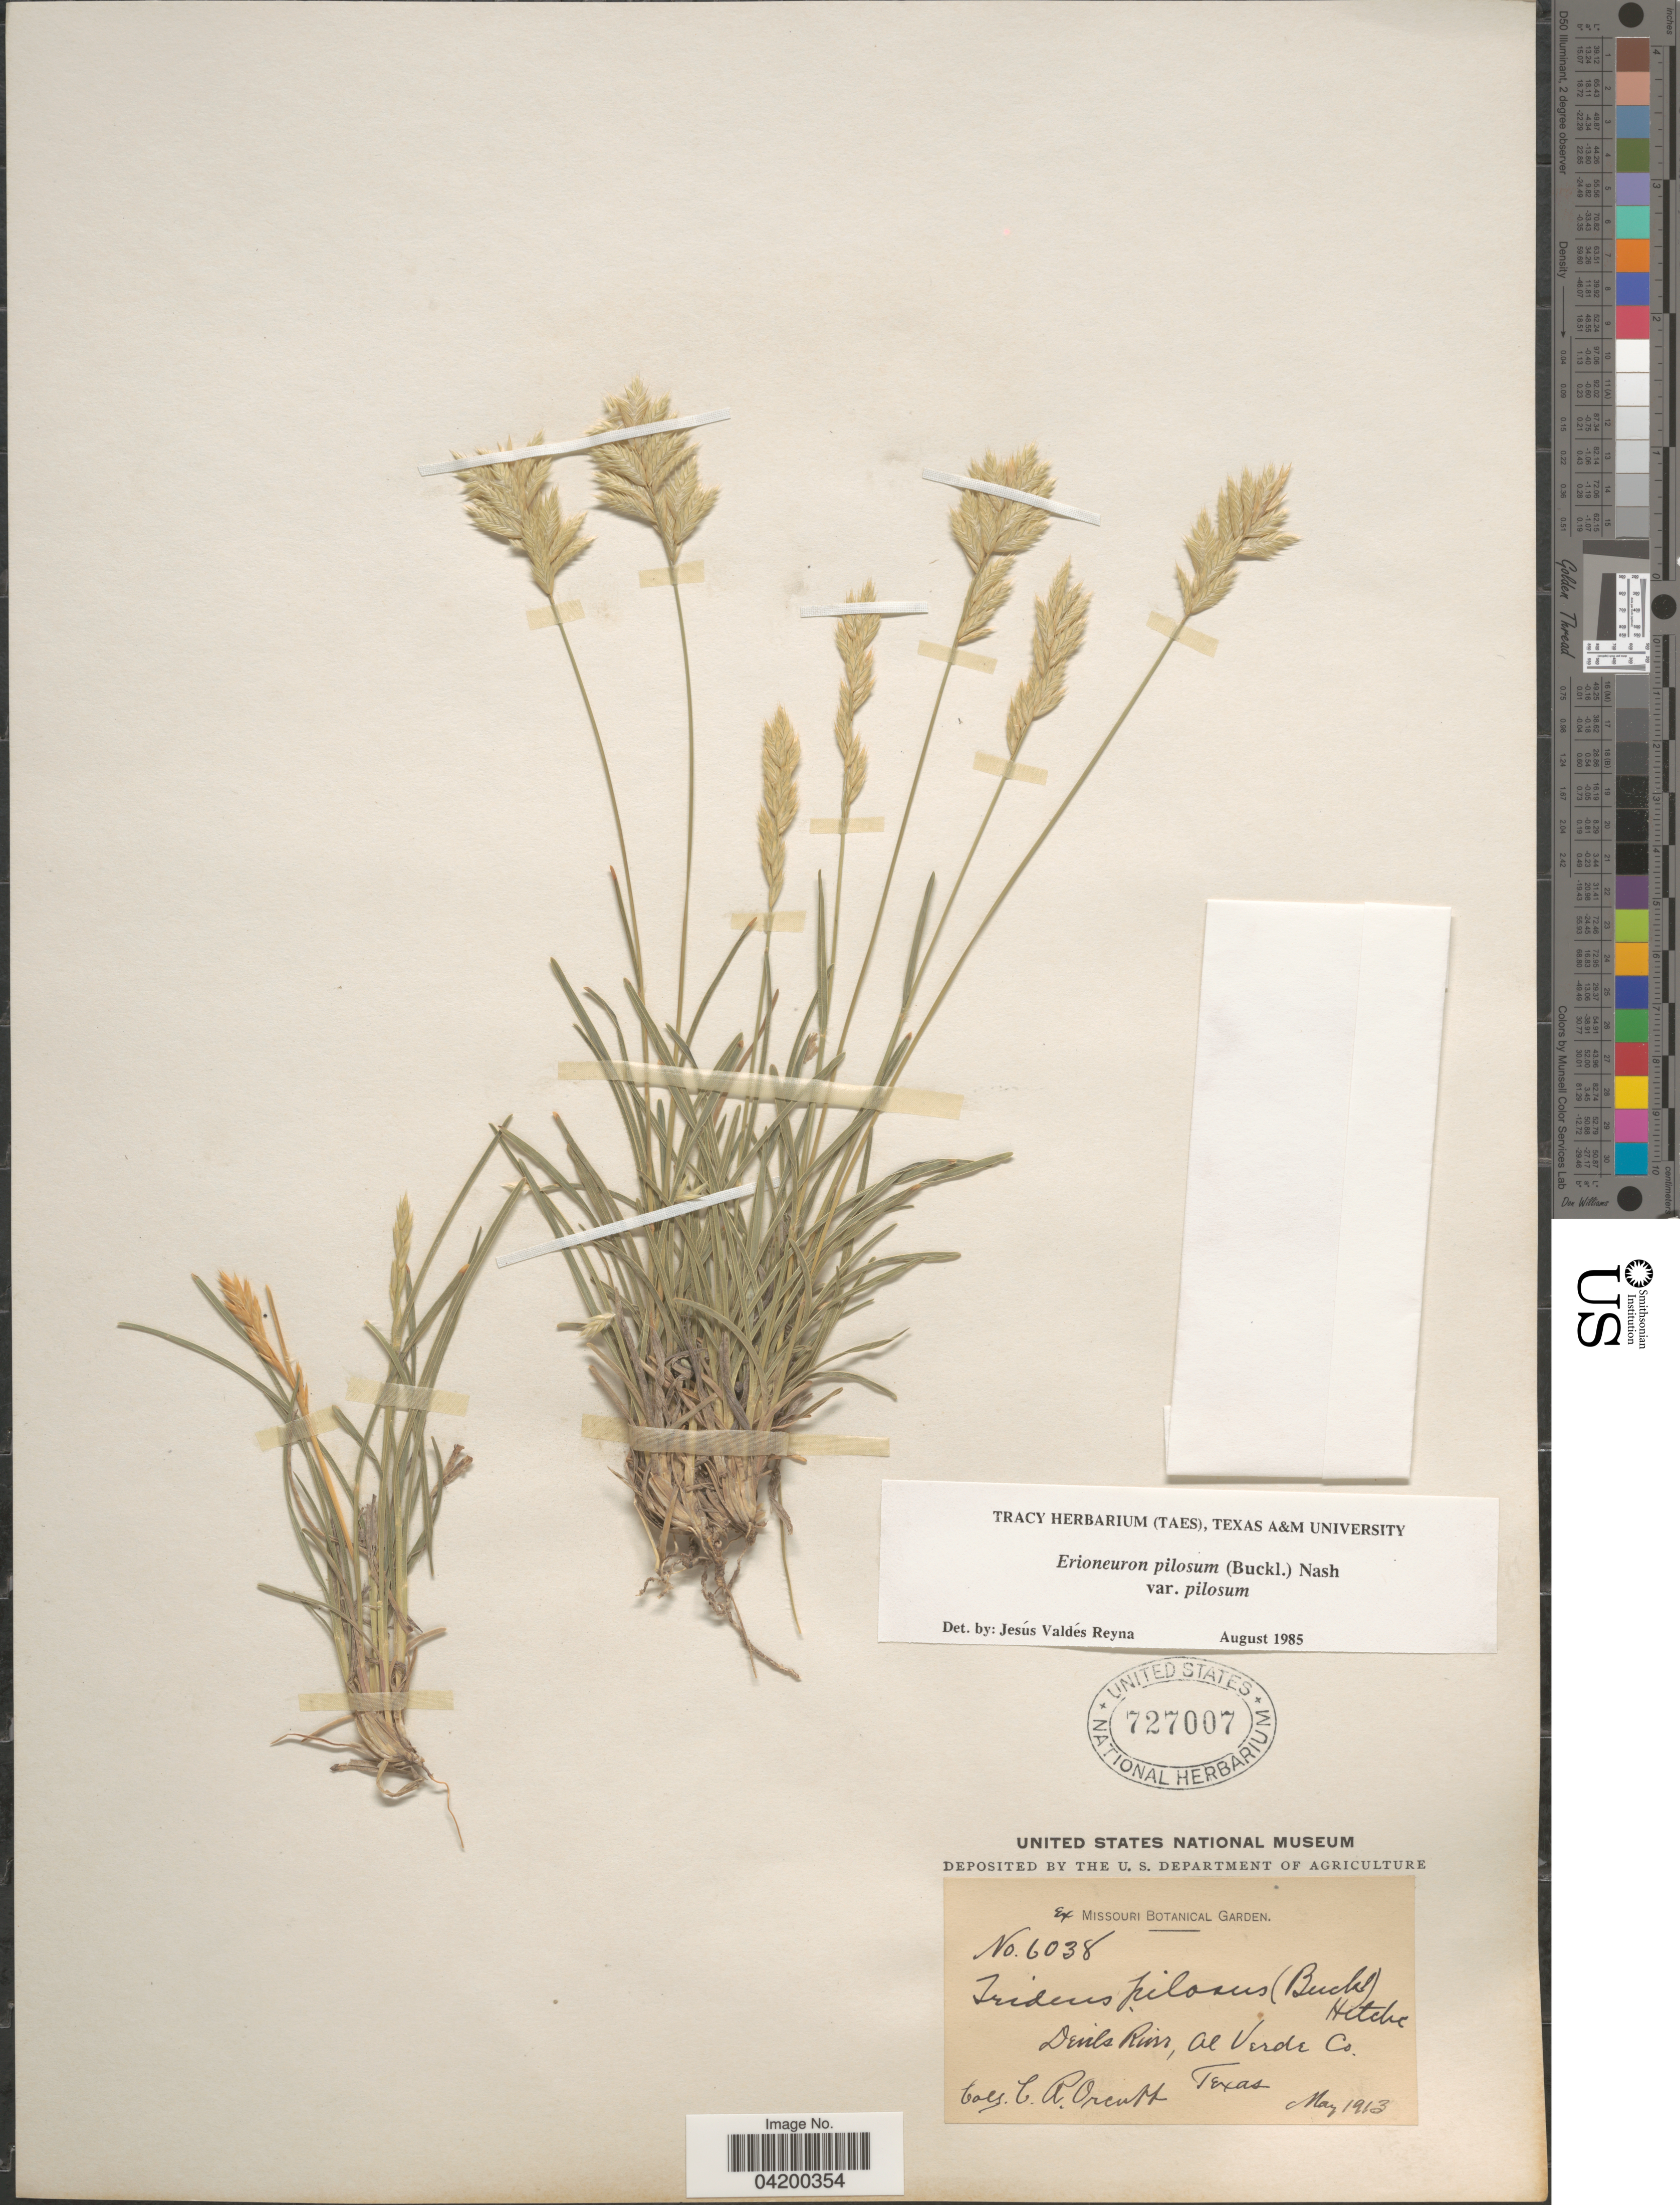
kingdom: Plantae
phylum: Tracheophyta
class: Liliopsida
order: Poales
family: Poaceae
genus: Erioneuron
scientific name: Erioneuron pilosum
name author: (Buckley) Nash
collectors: C. R. Orcutt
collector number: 6038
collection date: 1913-05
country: United States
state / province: Texas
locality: Devils River, Al Verde Co.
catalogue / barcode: US 727007